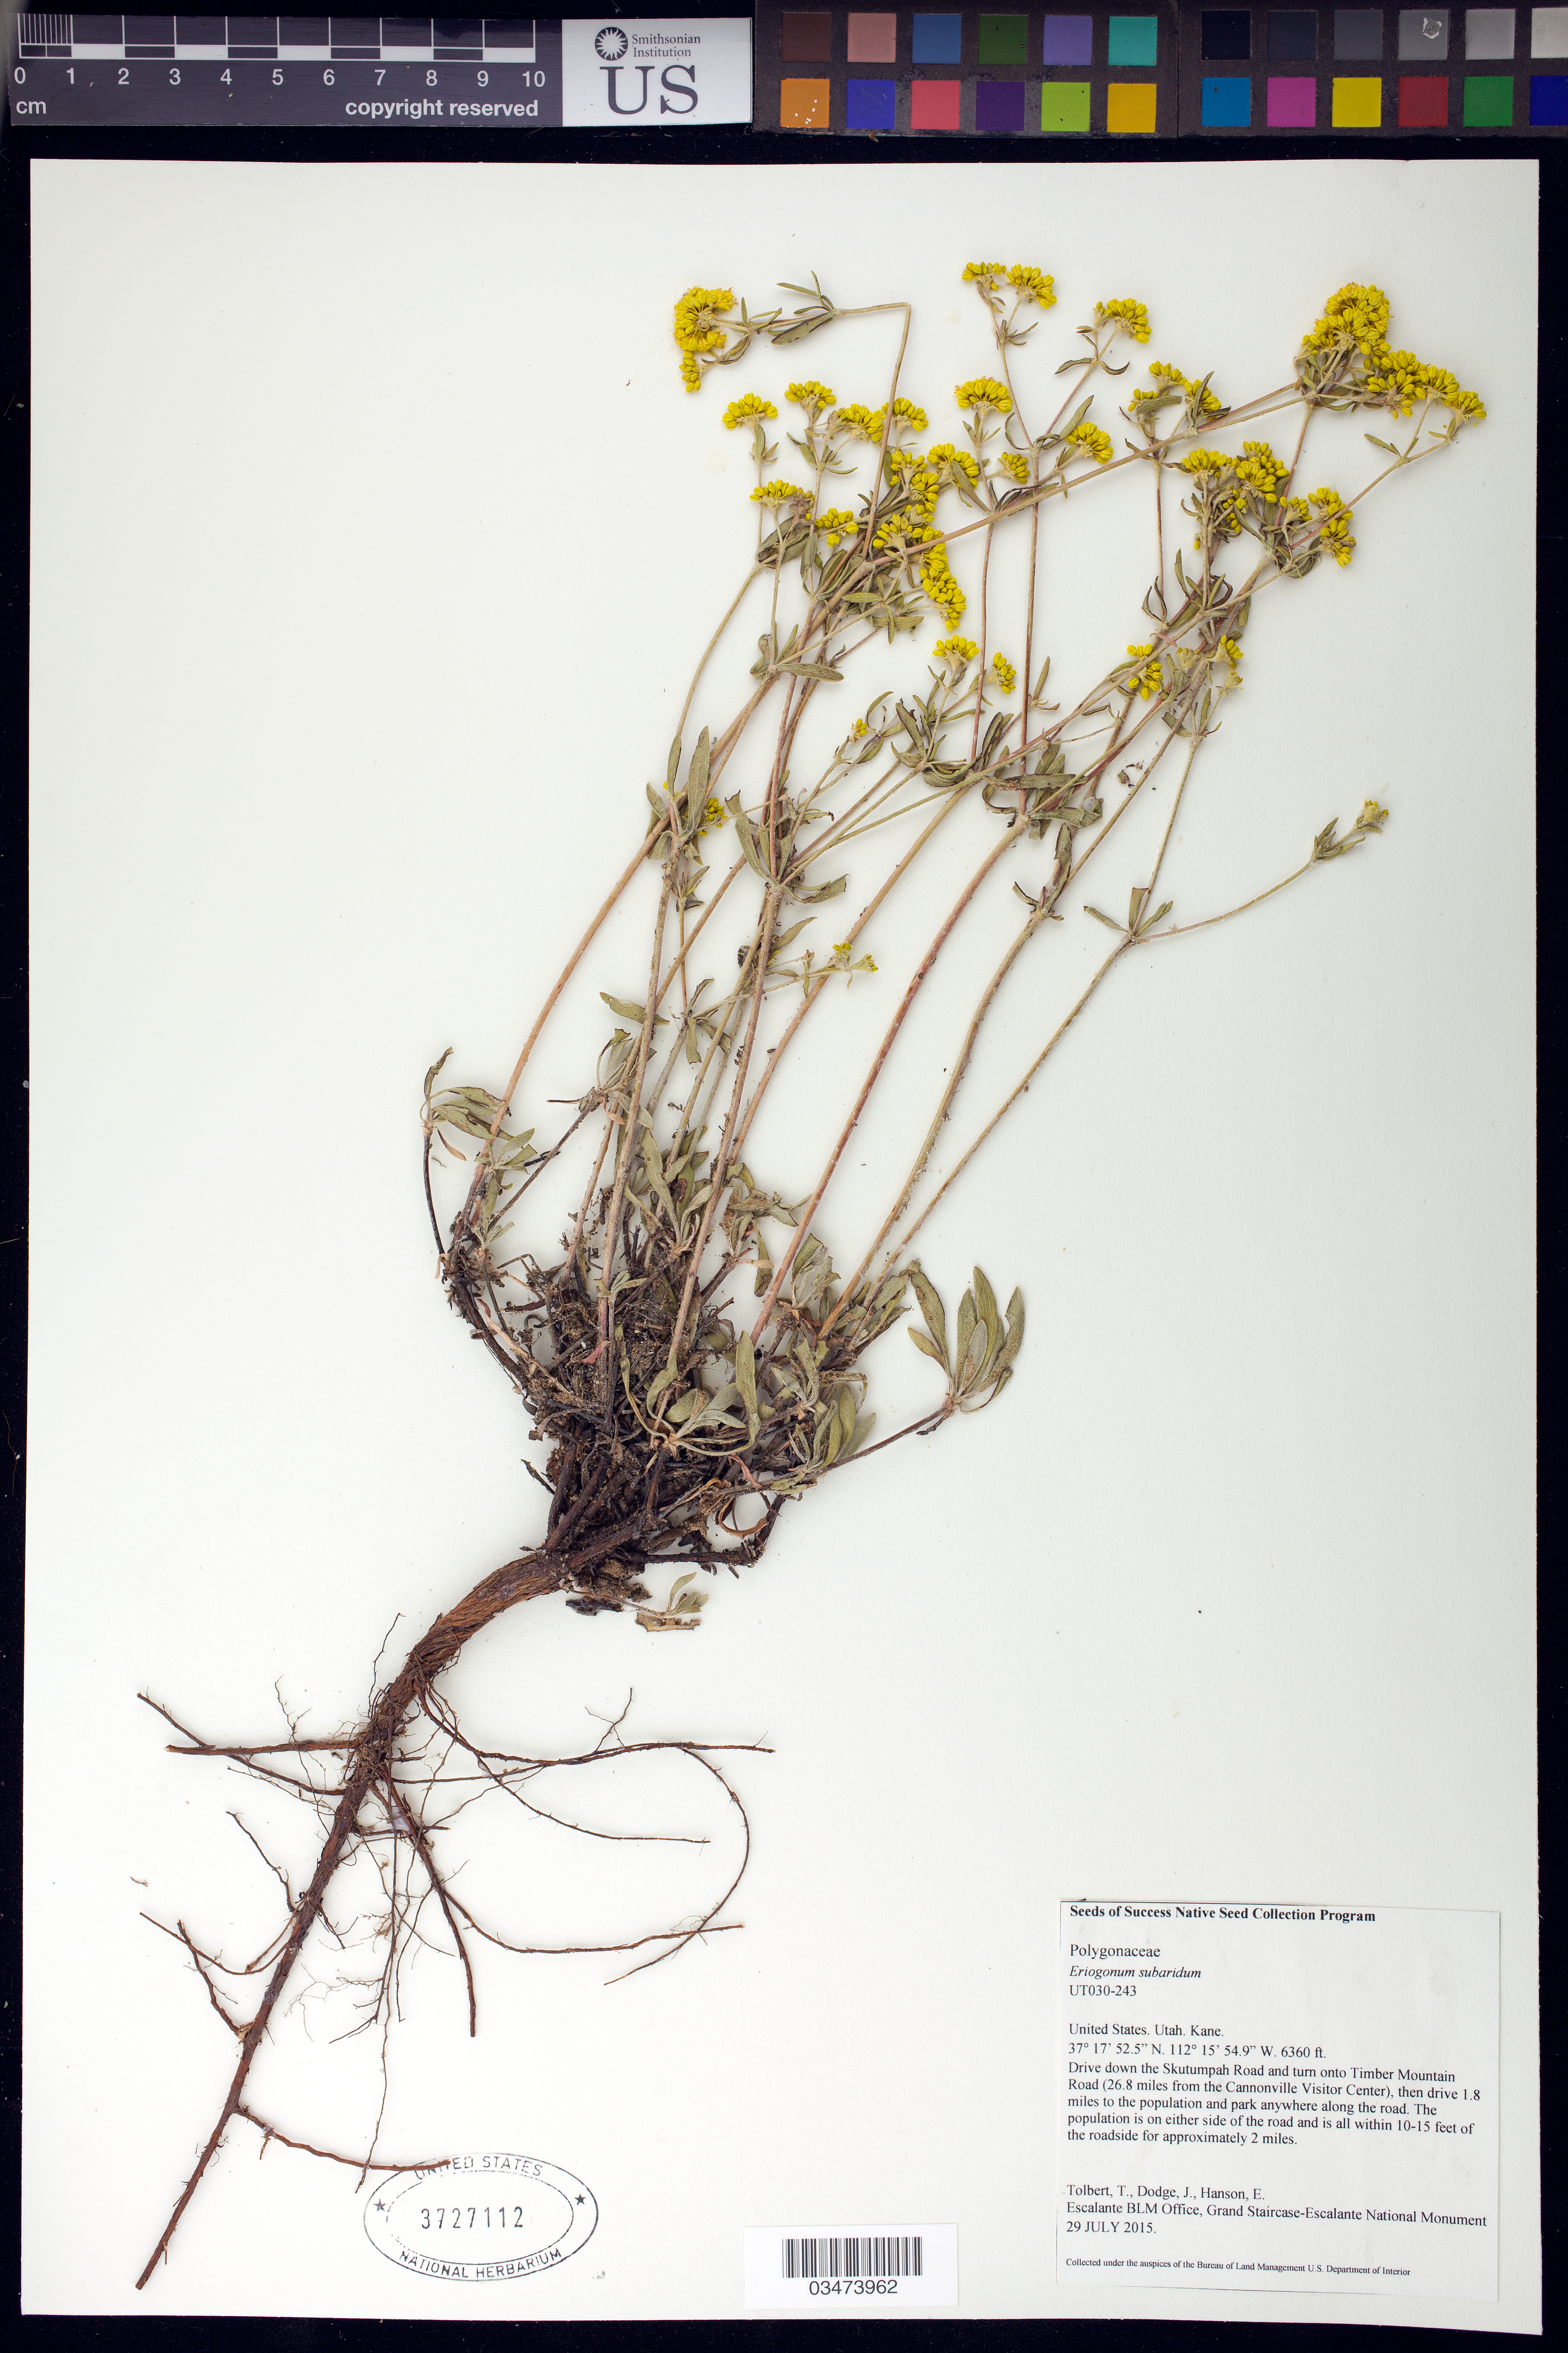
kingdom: Plantae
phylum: Tracheophyta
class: Magnoliopsida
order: Caryophyllales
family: Polygonaceae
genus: Eriogonum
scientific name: Eriogonum umbellatum var. subaridum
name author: S. Stokes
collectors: T. Tolbert, J. Dodge & E. Hanson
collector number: UT030-243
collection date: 2015-06-29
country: United States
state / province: Utah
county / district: Kane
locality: Drive down the Skutumpah Rd. and turn onto Timber Mountain Rd. (26.8 miles from Cannonville Visitor Center), drive 1.8 mi.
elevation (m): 1939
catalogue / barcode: US 3727112